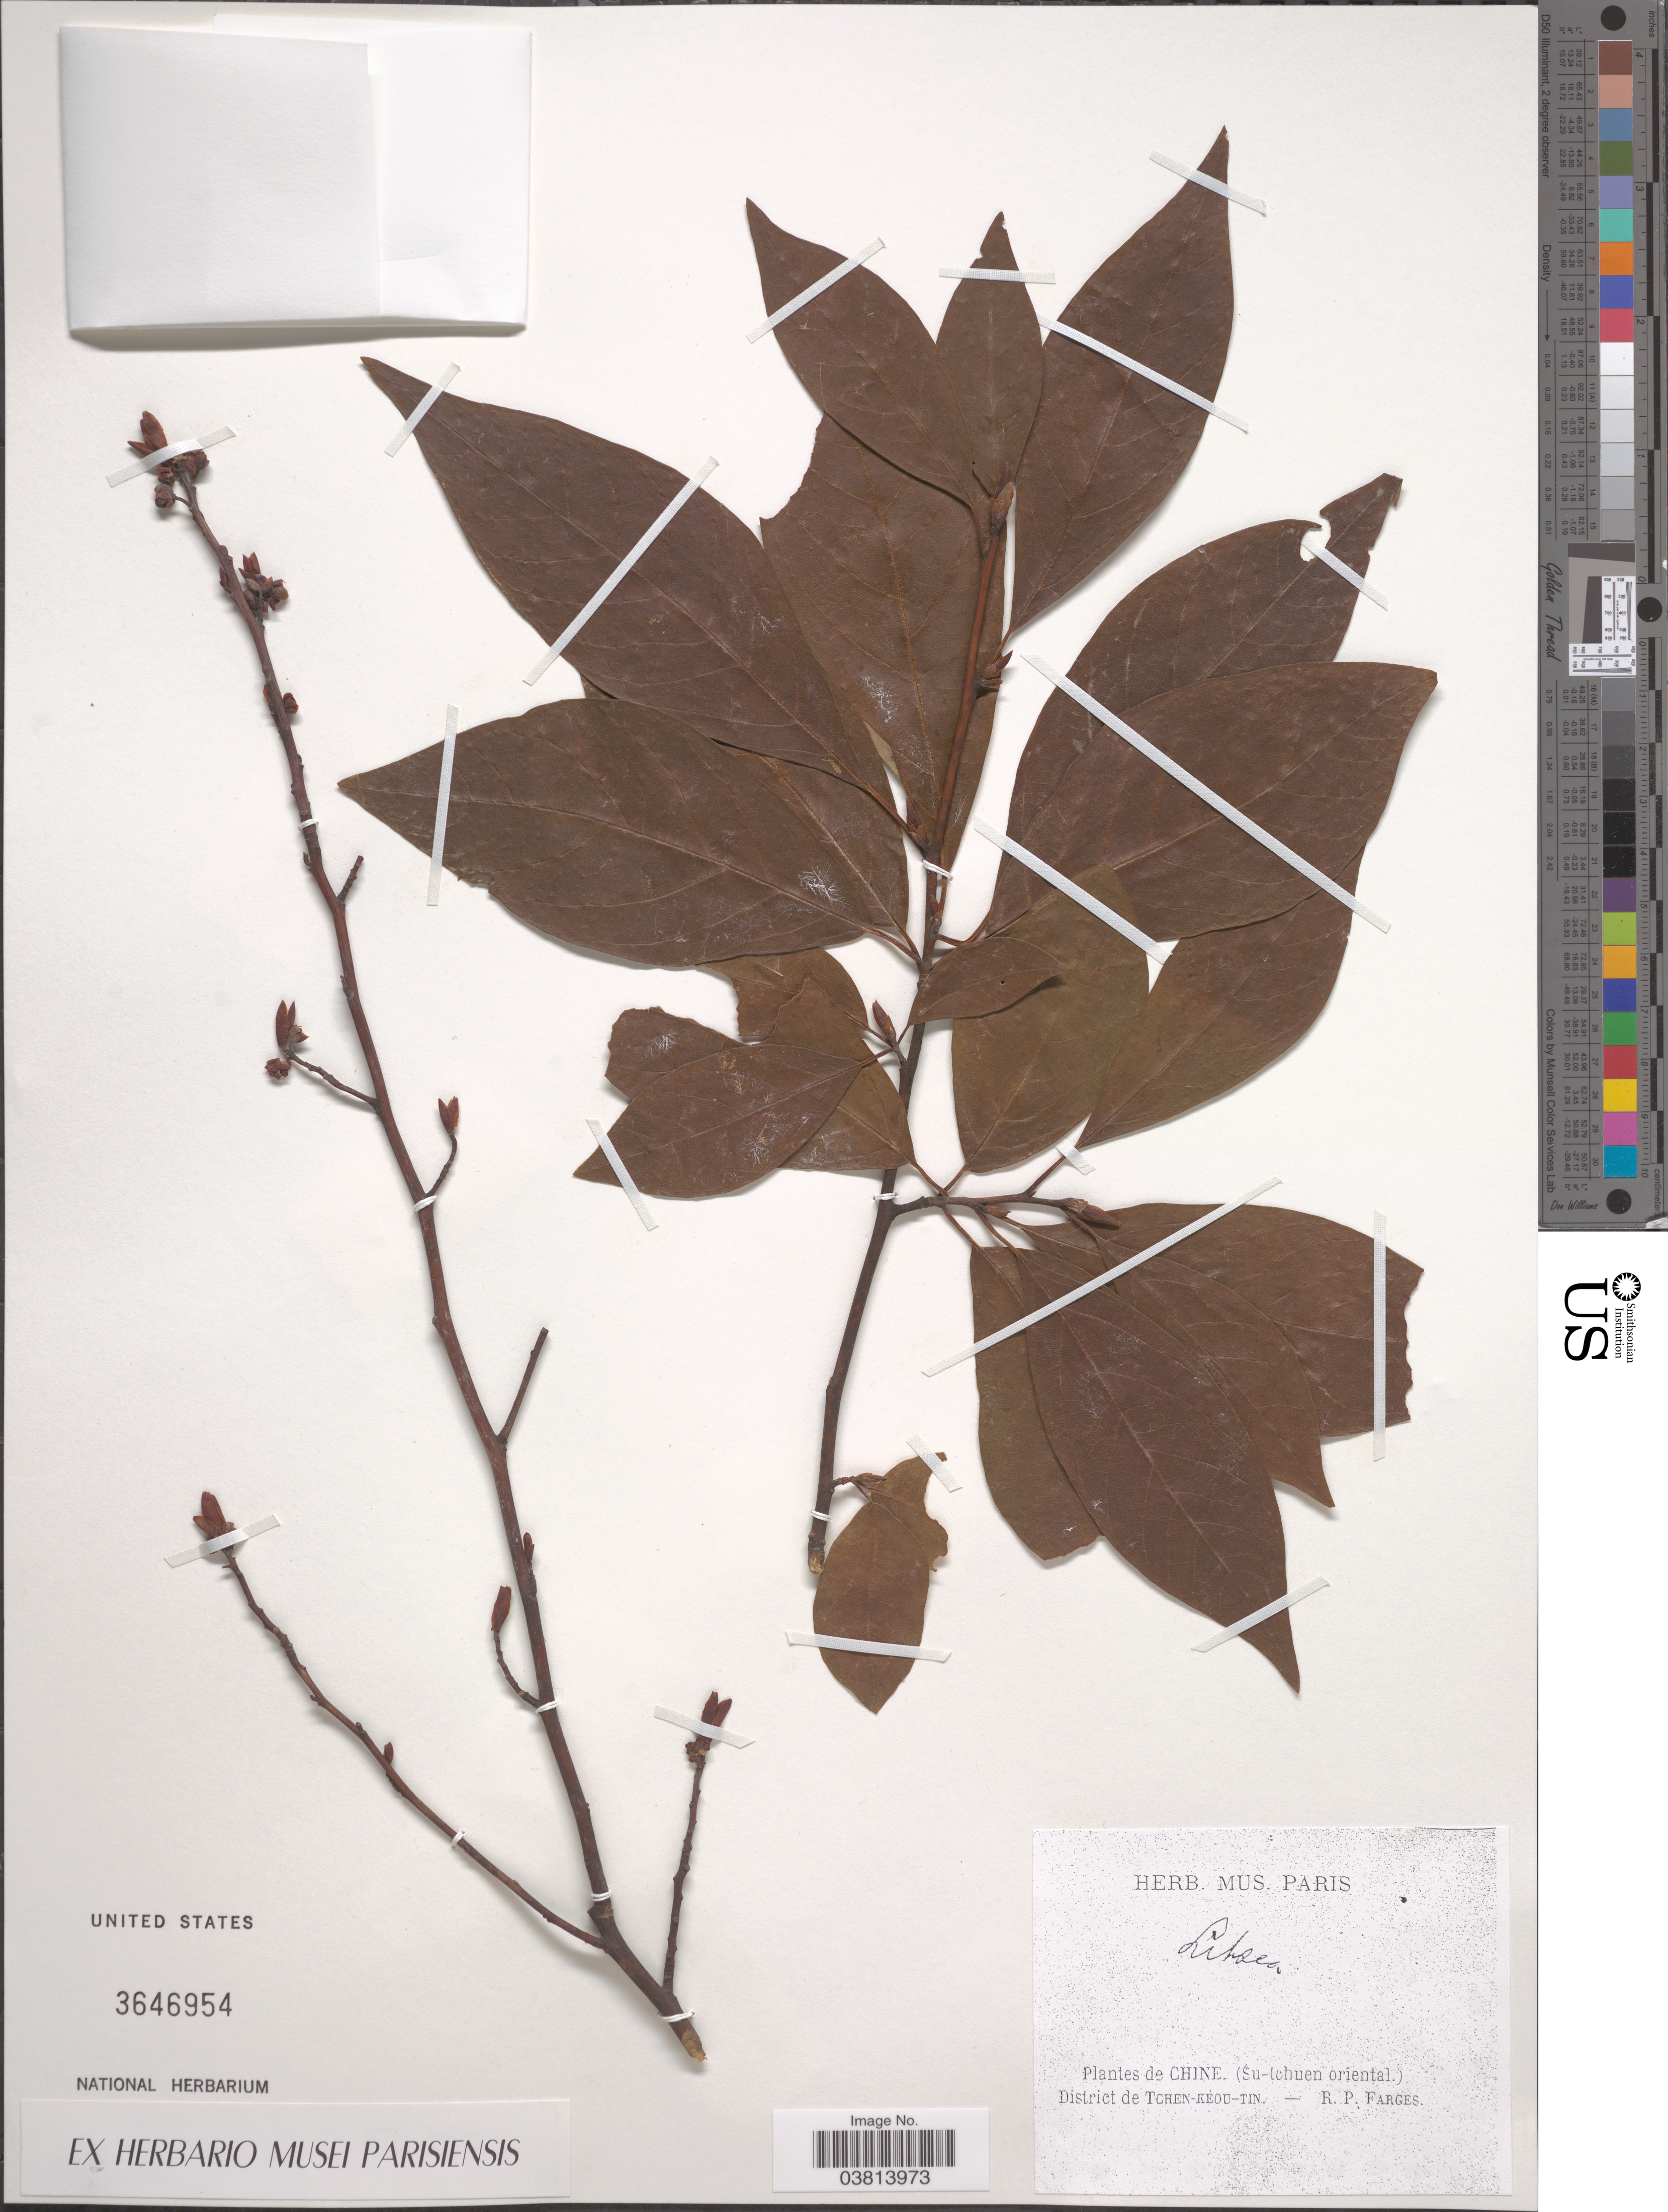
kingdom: Plantae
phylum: Tracheophyta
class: Magnoliopsida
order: Laurales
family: Lauraceae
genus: Litsea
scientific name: Litsea sp.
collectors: R. Farges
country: China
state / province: Sichuan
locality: (Su-tchuen oriental.), District de Tchen-Kéou-Tin.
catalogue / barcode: US 3646954